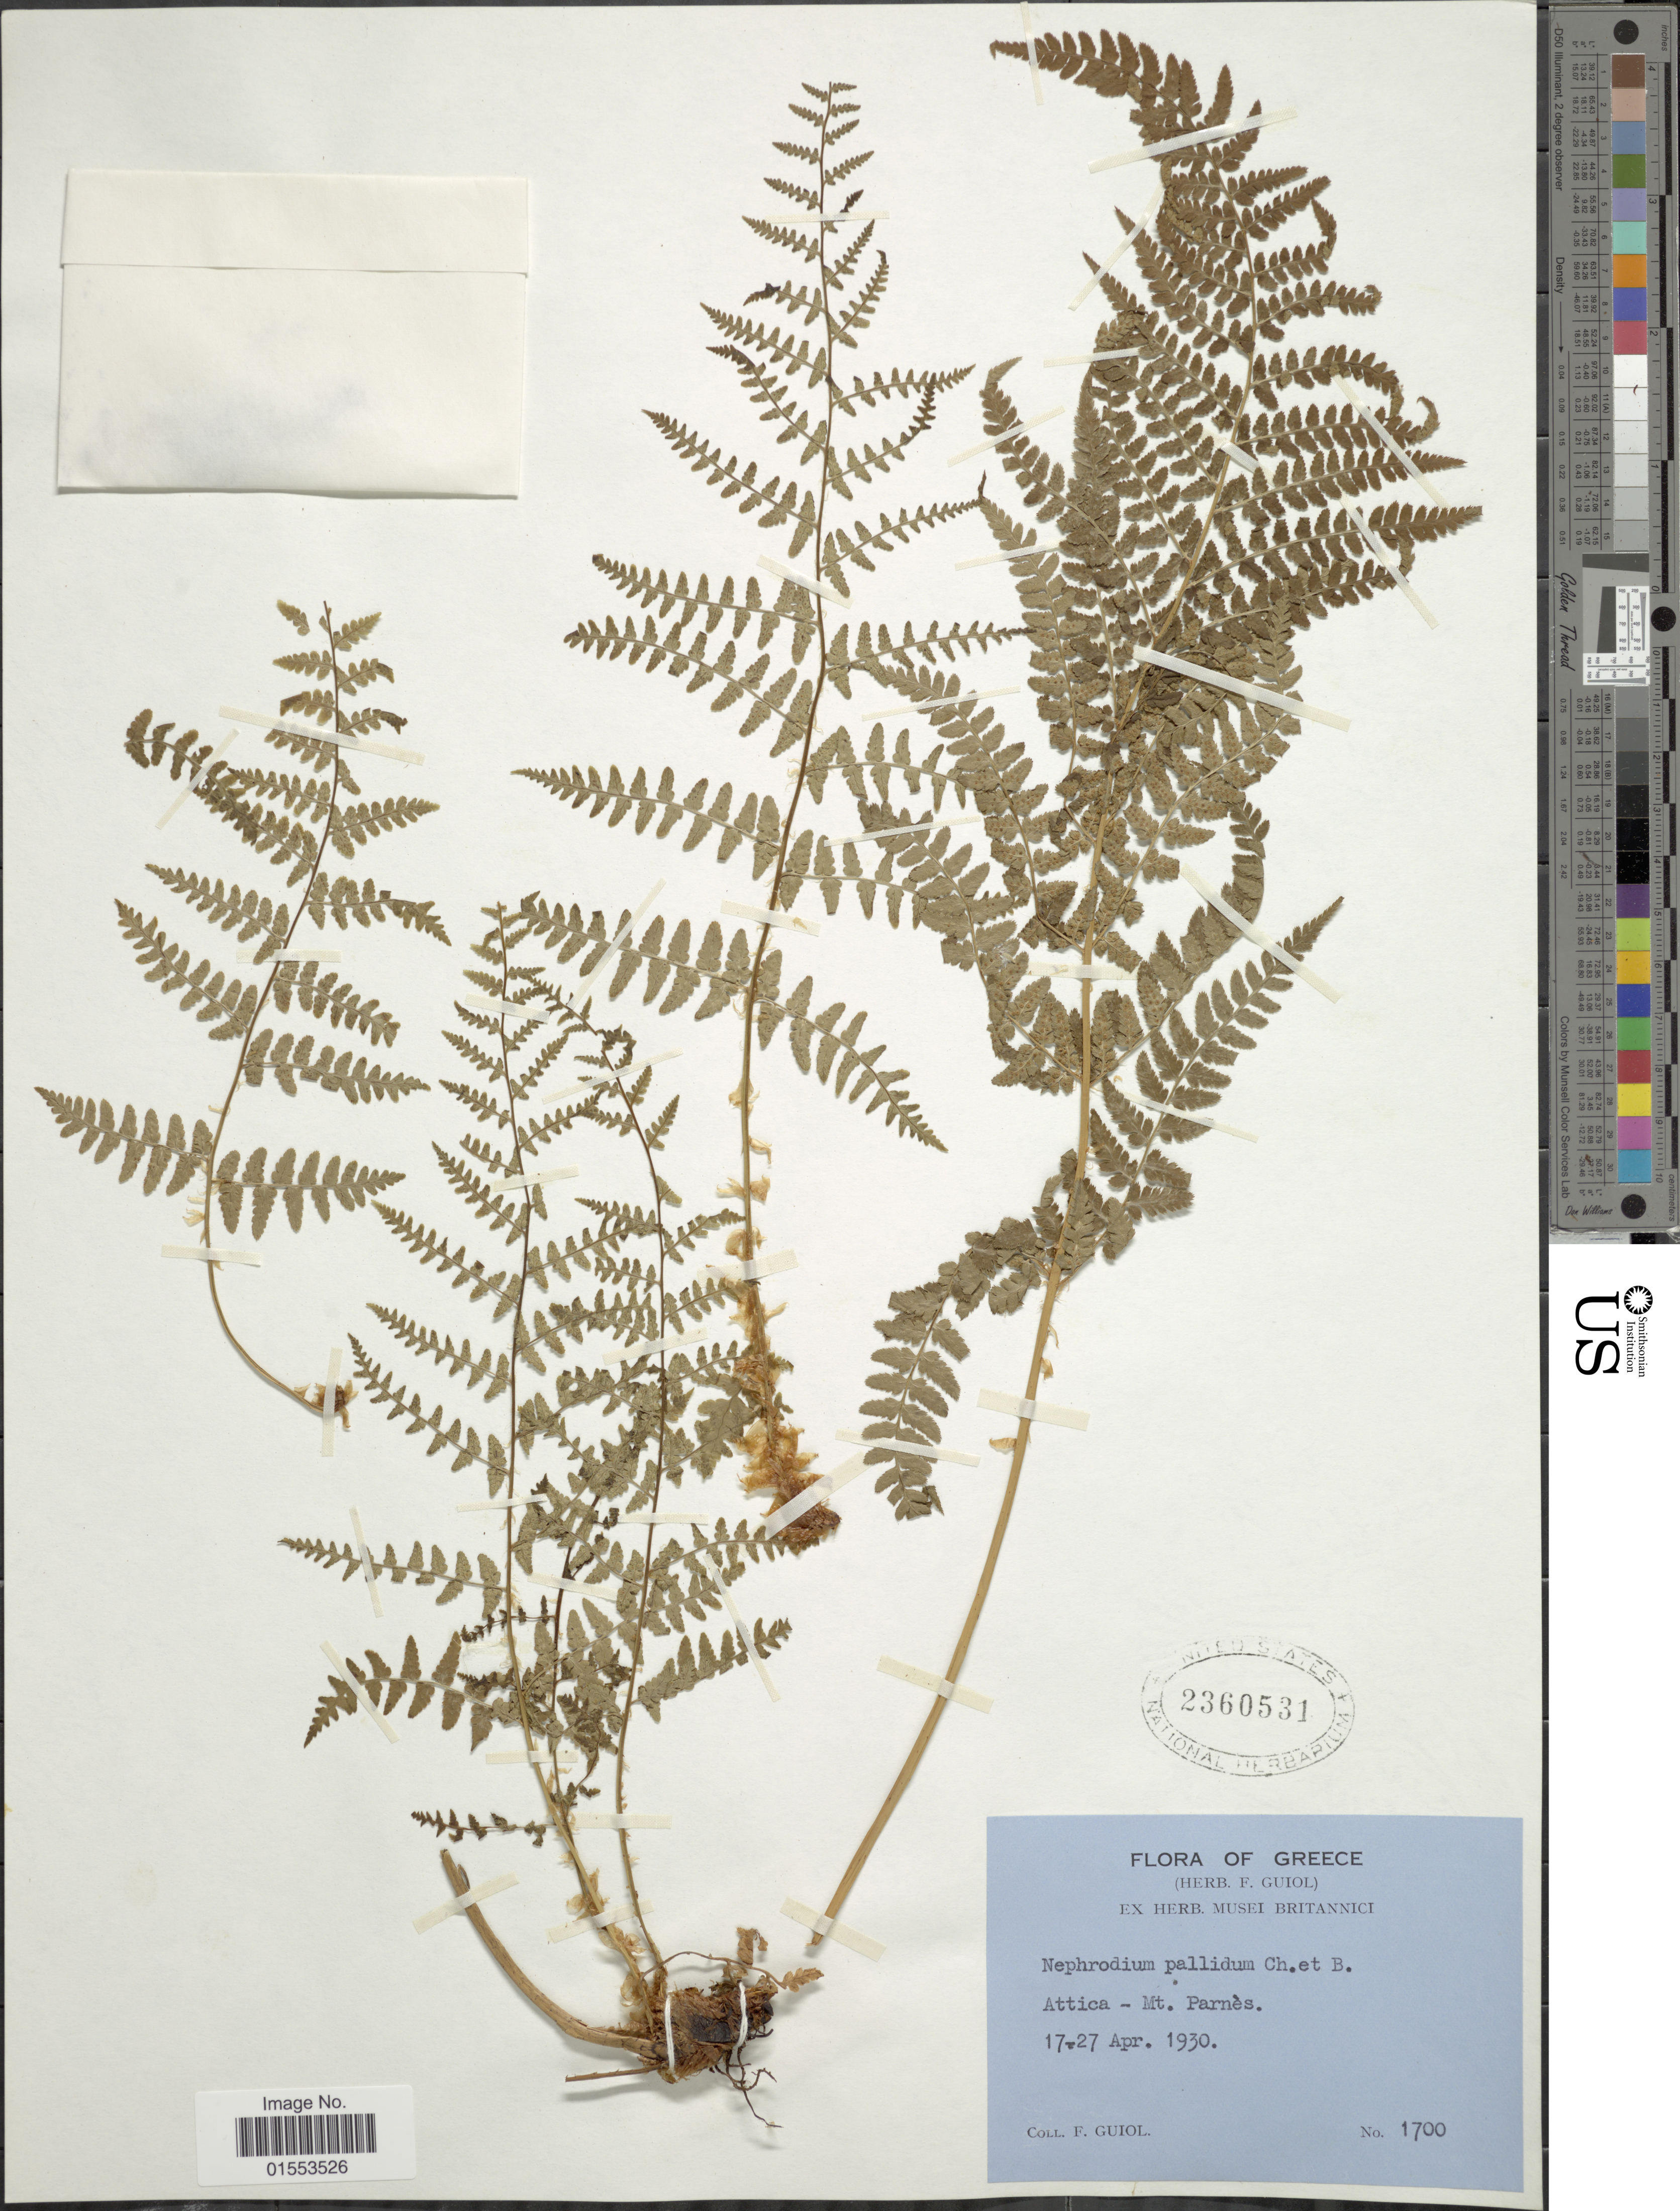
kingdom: Plantae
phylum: Tracheophyta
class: Polypodiopsida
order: Polypodiales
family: Dryopteridaceae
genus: Dryopteris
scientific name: Dryopteris pallida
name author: (Bory) Maire & Petitm.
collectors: F. Guiol.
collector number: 1700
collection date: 1930-04-17/1930-04-27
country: Greece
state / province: Attica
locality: Greece, Attica - Mt. Parnes.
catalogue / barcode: US 2360531